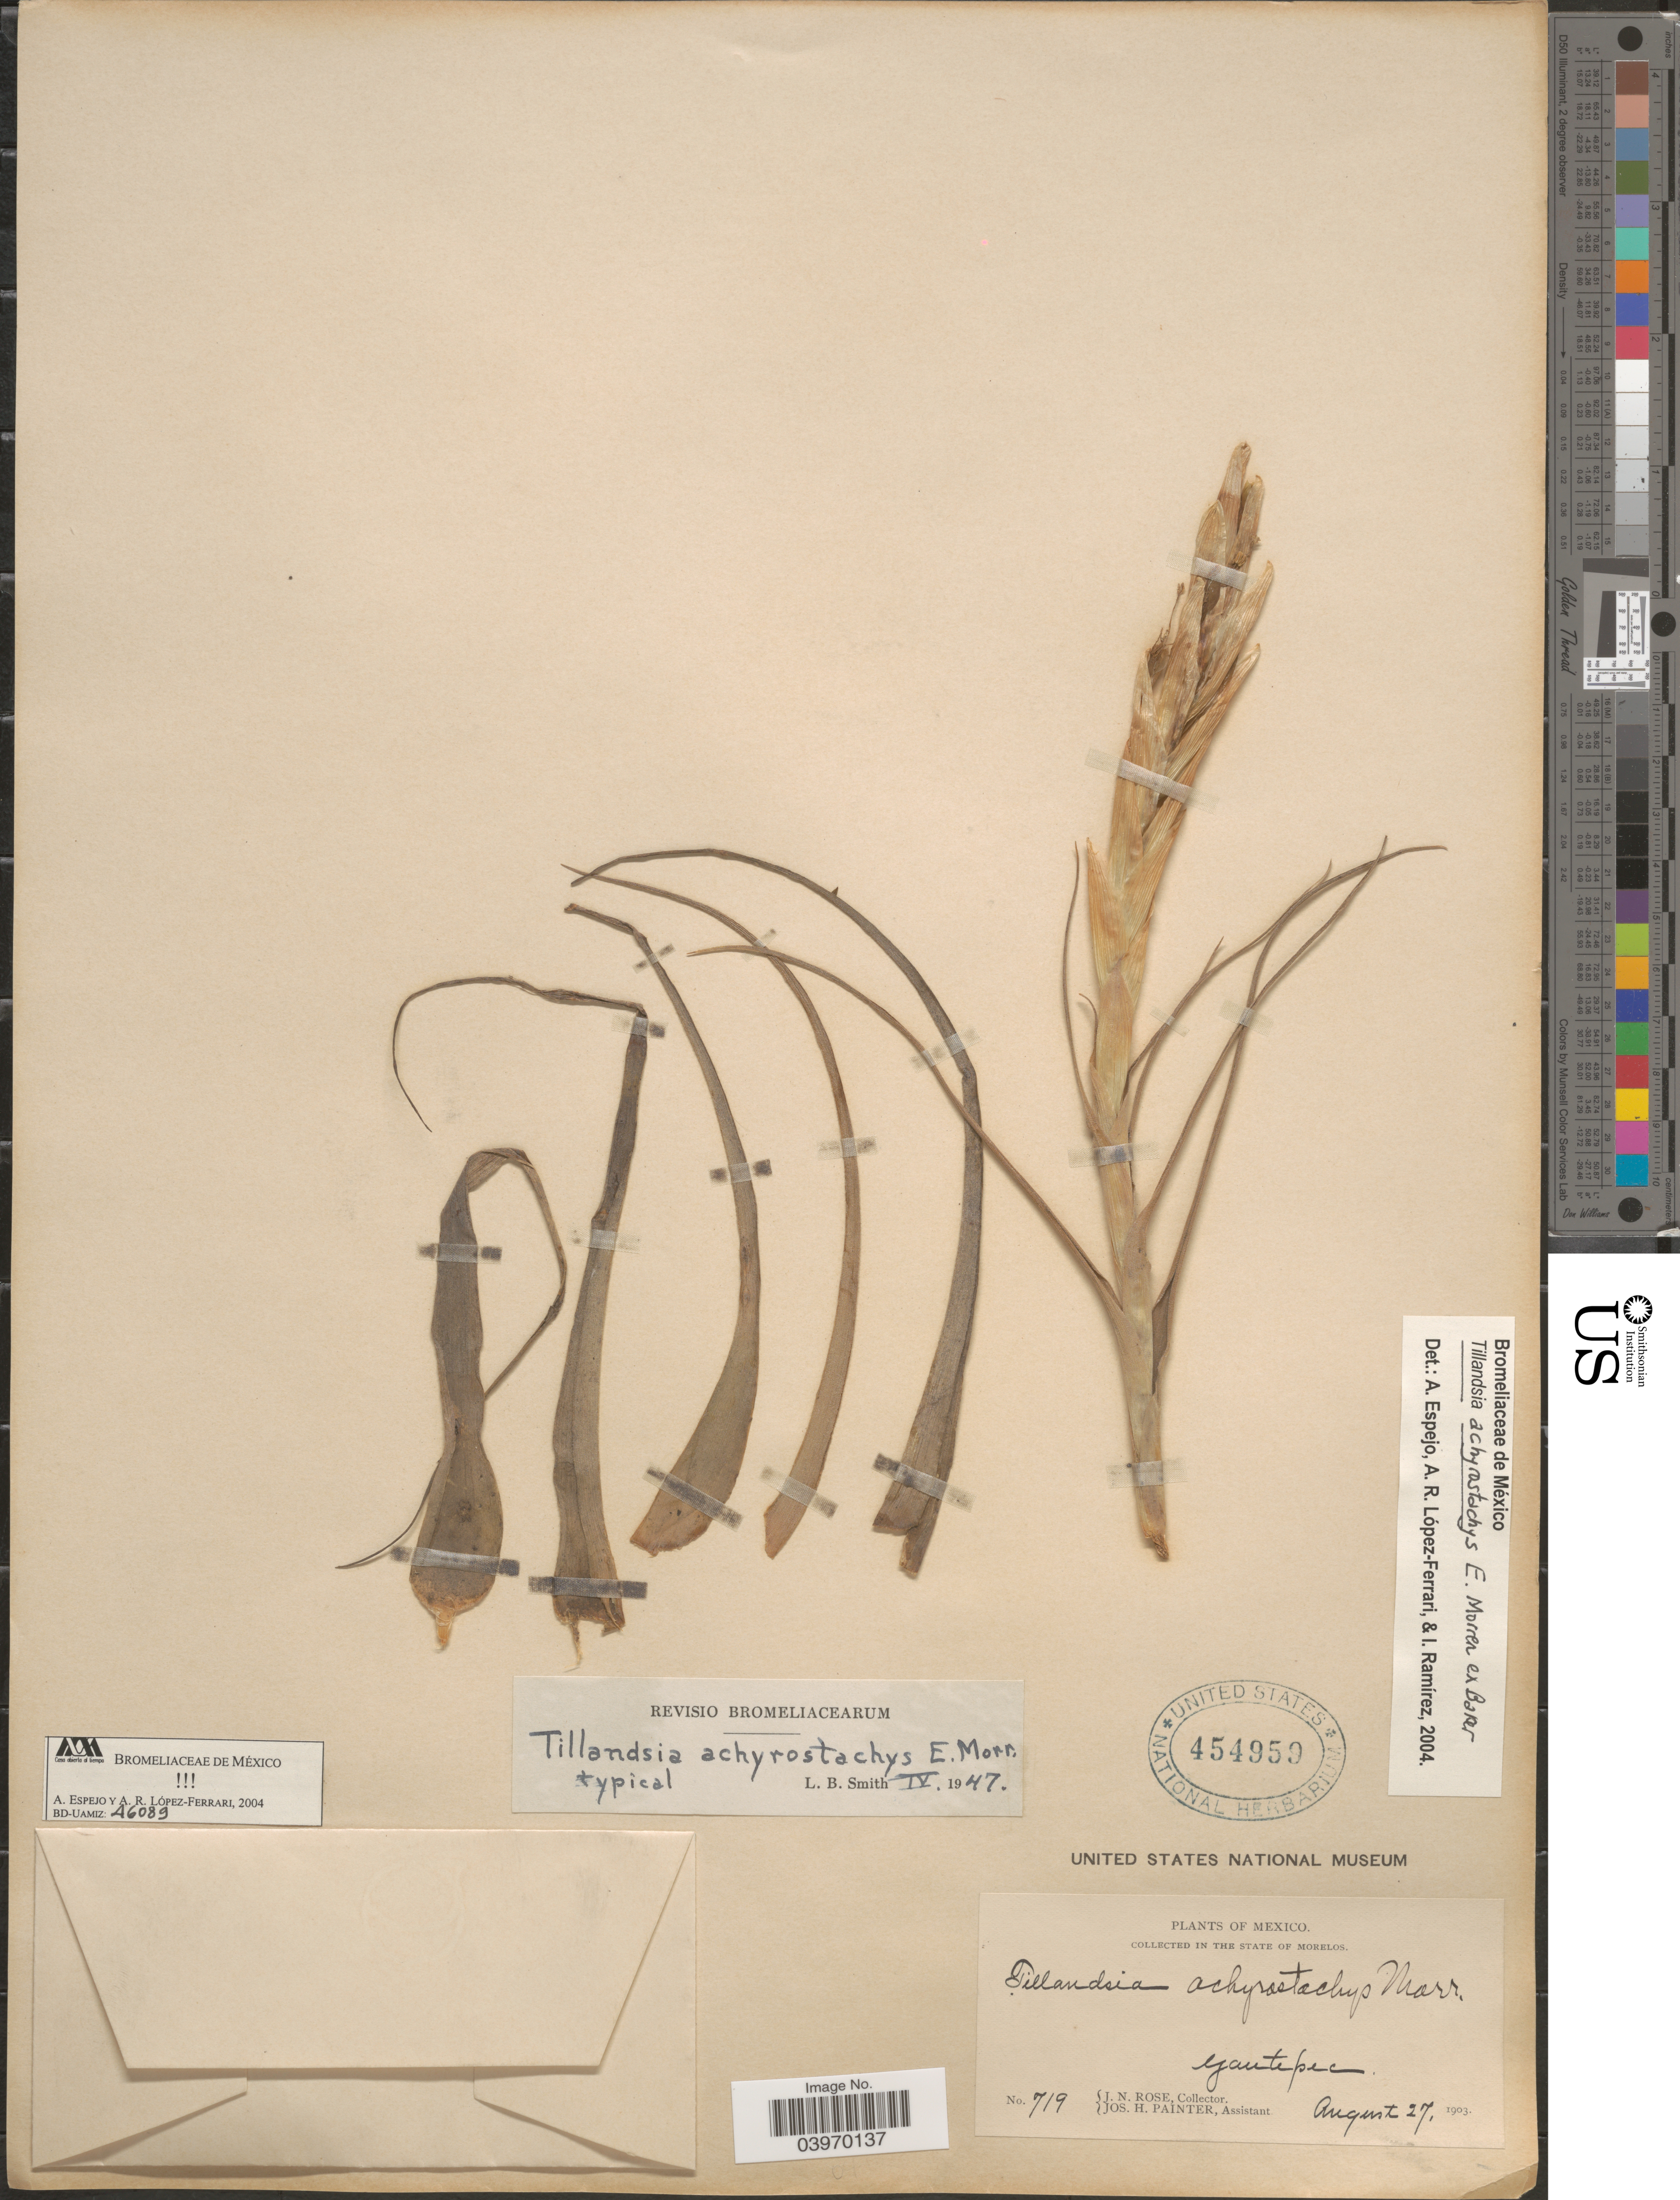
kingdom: Plantae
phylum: Tracheophyta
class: Liliopsida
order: Poales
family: Bromeliaceae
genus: Tillandsia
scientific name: Tillandsia achyrostachys var. achyrostachys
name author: É. Morren ex Baker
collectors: J. N. Rose & J. H. Painter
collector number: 719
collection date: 1903-08-27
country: Mexico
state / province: Morelos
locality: Yuatepec.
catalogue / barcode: US 454959